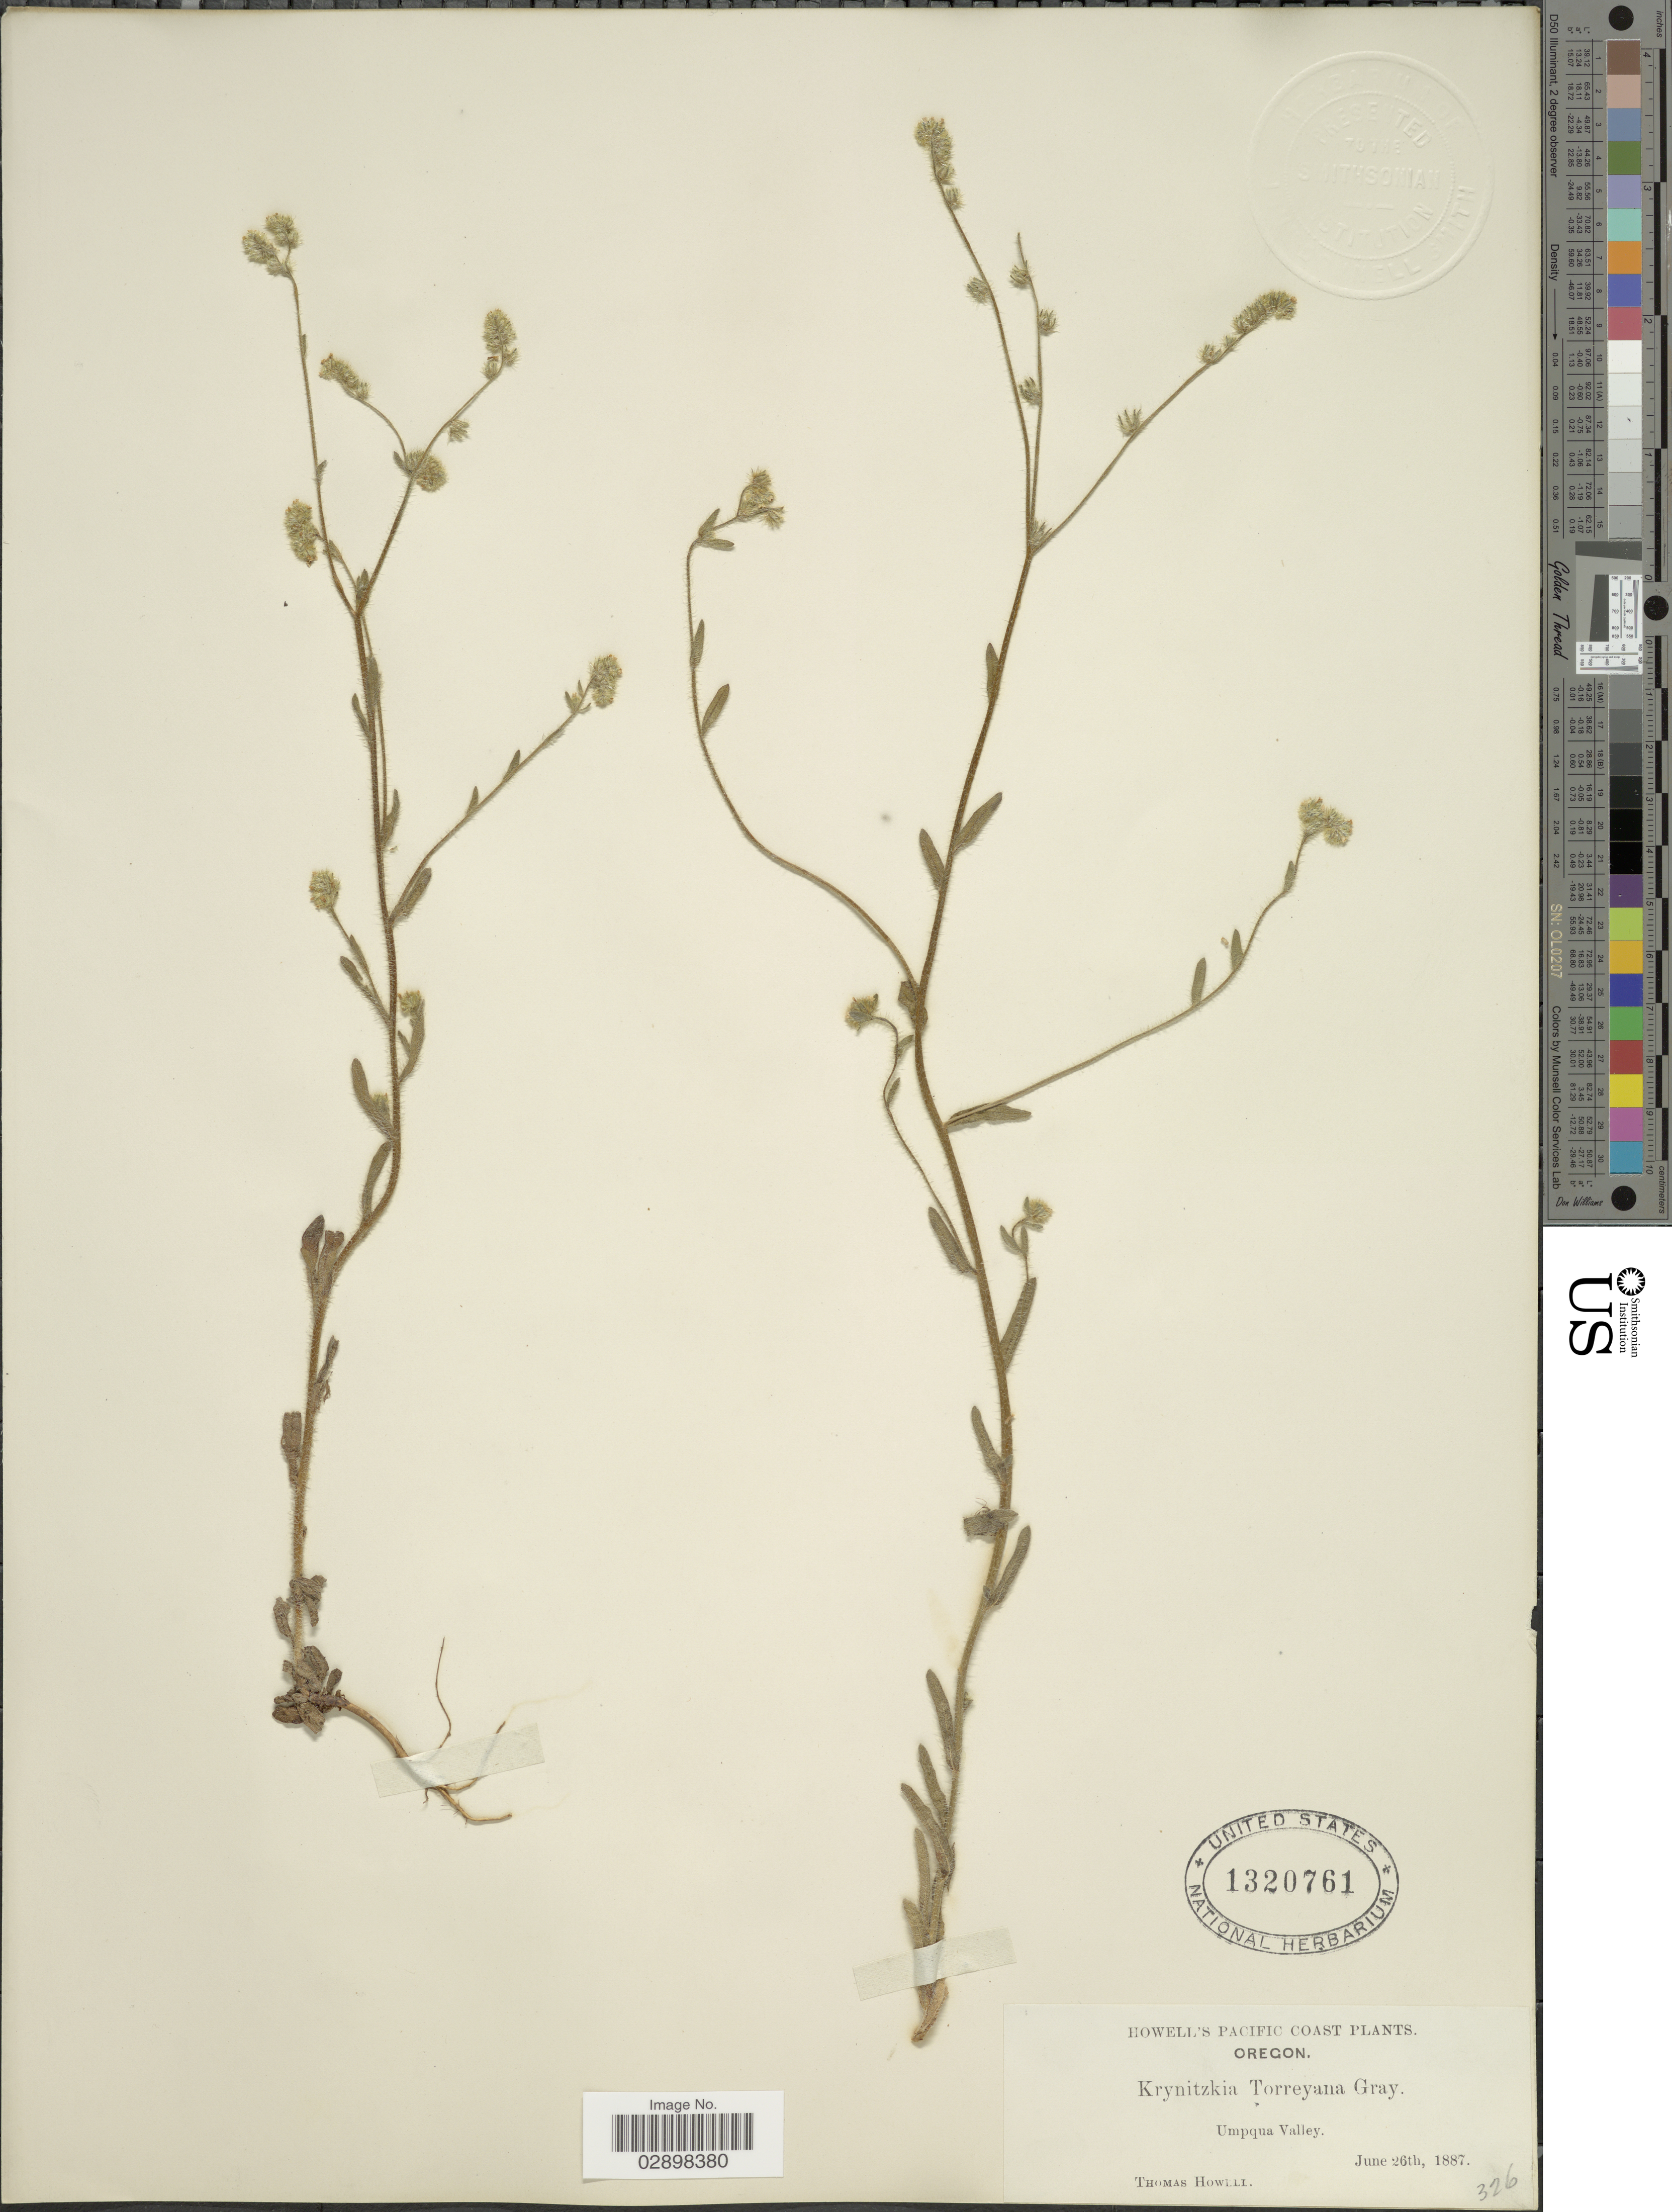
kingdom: Plantae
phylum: Tracheophyta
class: Magnoliopsida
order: Boraginales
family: Boraginaceae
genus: Cryptantha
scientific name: Cryptantha torreyana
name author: (A. Gray) S.W. Greene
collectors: T. Howell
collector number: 326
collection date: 1887-06-26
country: United States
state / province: Oregon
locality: Howell's Pacific Coast, Umpqua Valley.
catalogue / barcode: US 1320761